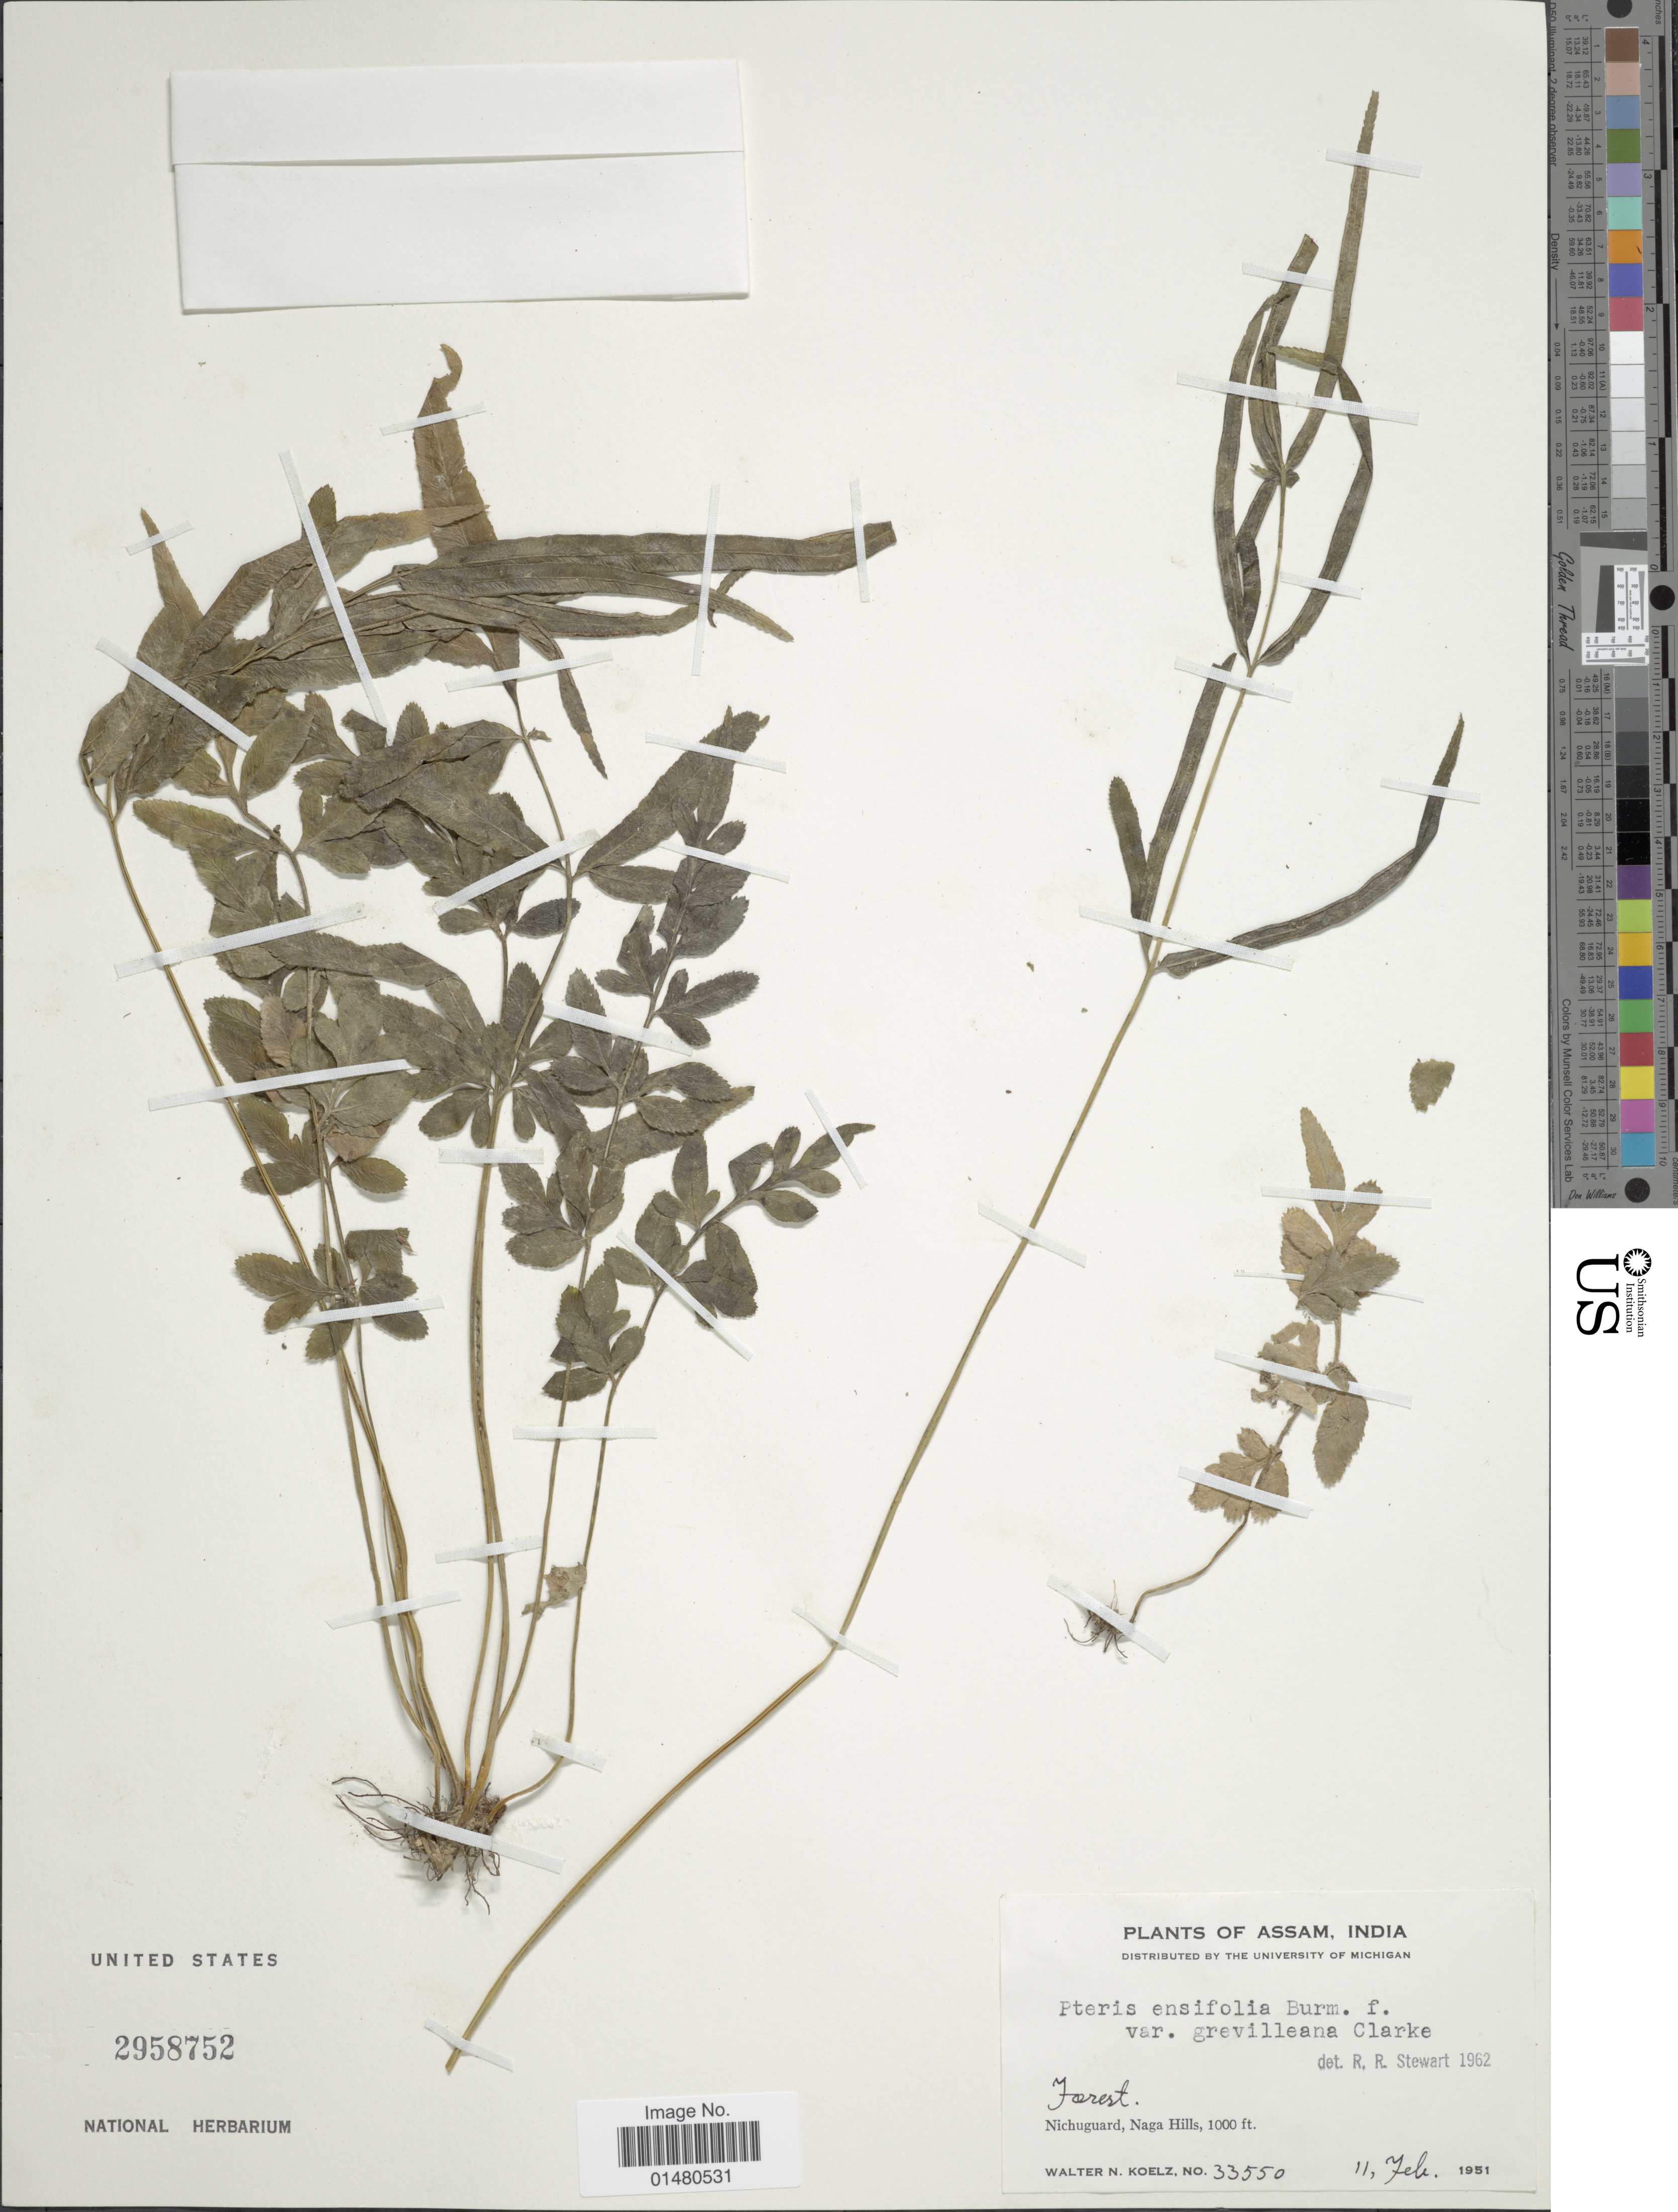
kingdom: Plantae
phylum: Tracheophyta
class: Polypodiopsida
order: Polypodiales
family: Pteridaceae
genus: Pteris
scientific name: Pteris ensiformis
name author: Burm. f.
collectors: W. N. Koelz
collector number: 33550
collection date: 1951-02-11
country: India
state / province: Nagaland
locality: Assam, Nichuguard, Naga Hills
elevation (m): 305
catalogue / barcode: US 2958752